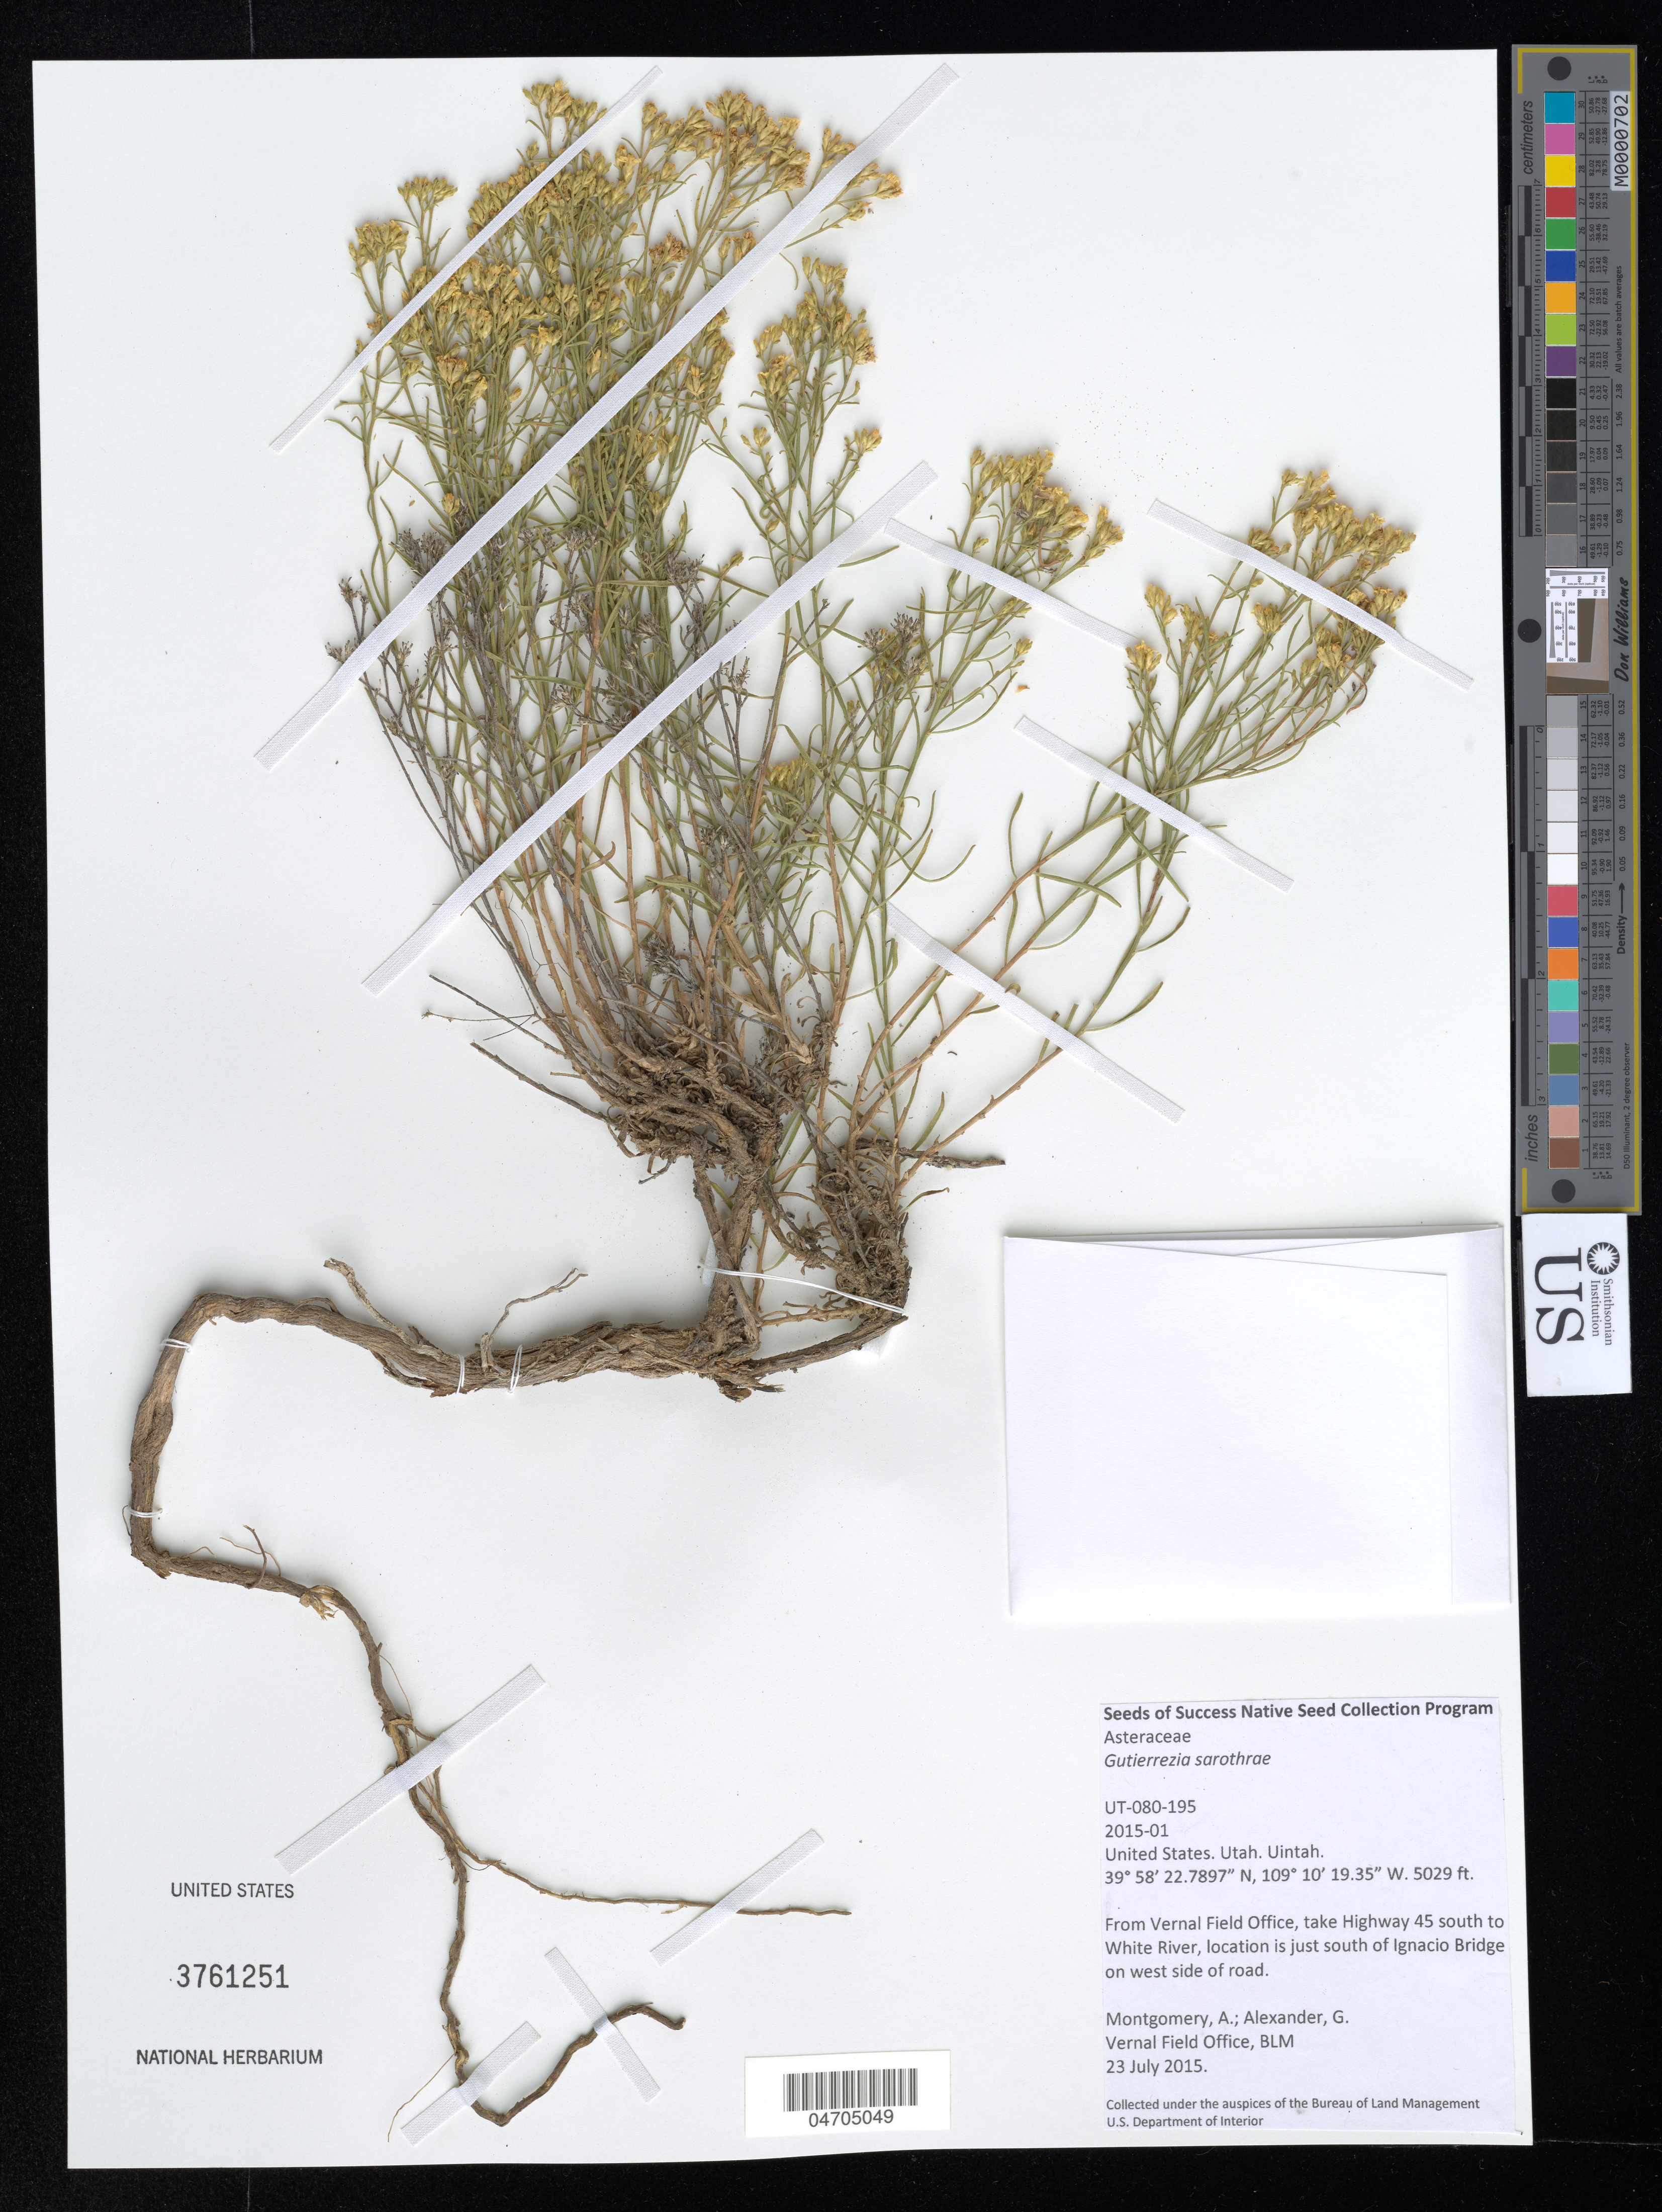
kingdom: Plantae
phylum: Tracheophyta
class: Magnoliopsida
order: Asterales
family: Asteraceae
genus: Gutierrezia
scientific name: Gutierrezia sarothrae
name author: (Pursh) Britton & Rusby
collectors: A. Montgomery & G. Alexander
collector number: UT-080-195/2015-01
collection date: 2015-07-23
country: United States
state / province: Utah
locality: Uintah. From Vernal Field Office, take Highway 45 south to White River, location is just south of Ignacio Bridge on west side of road.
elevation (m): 1533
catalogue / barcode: US 3761251